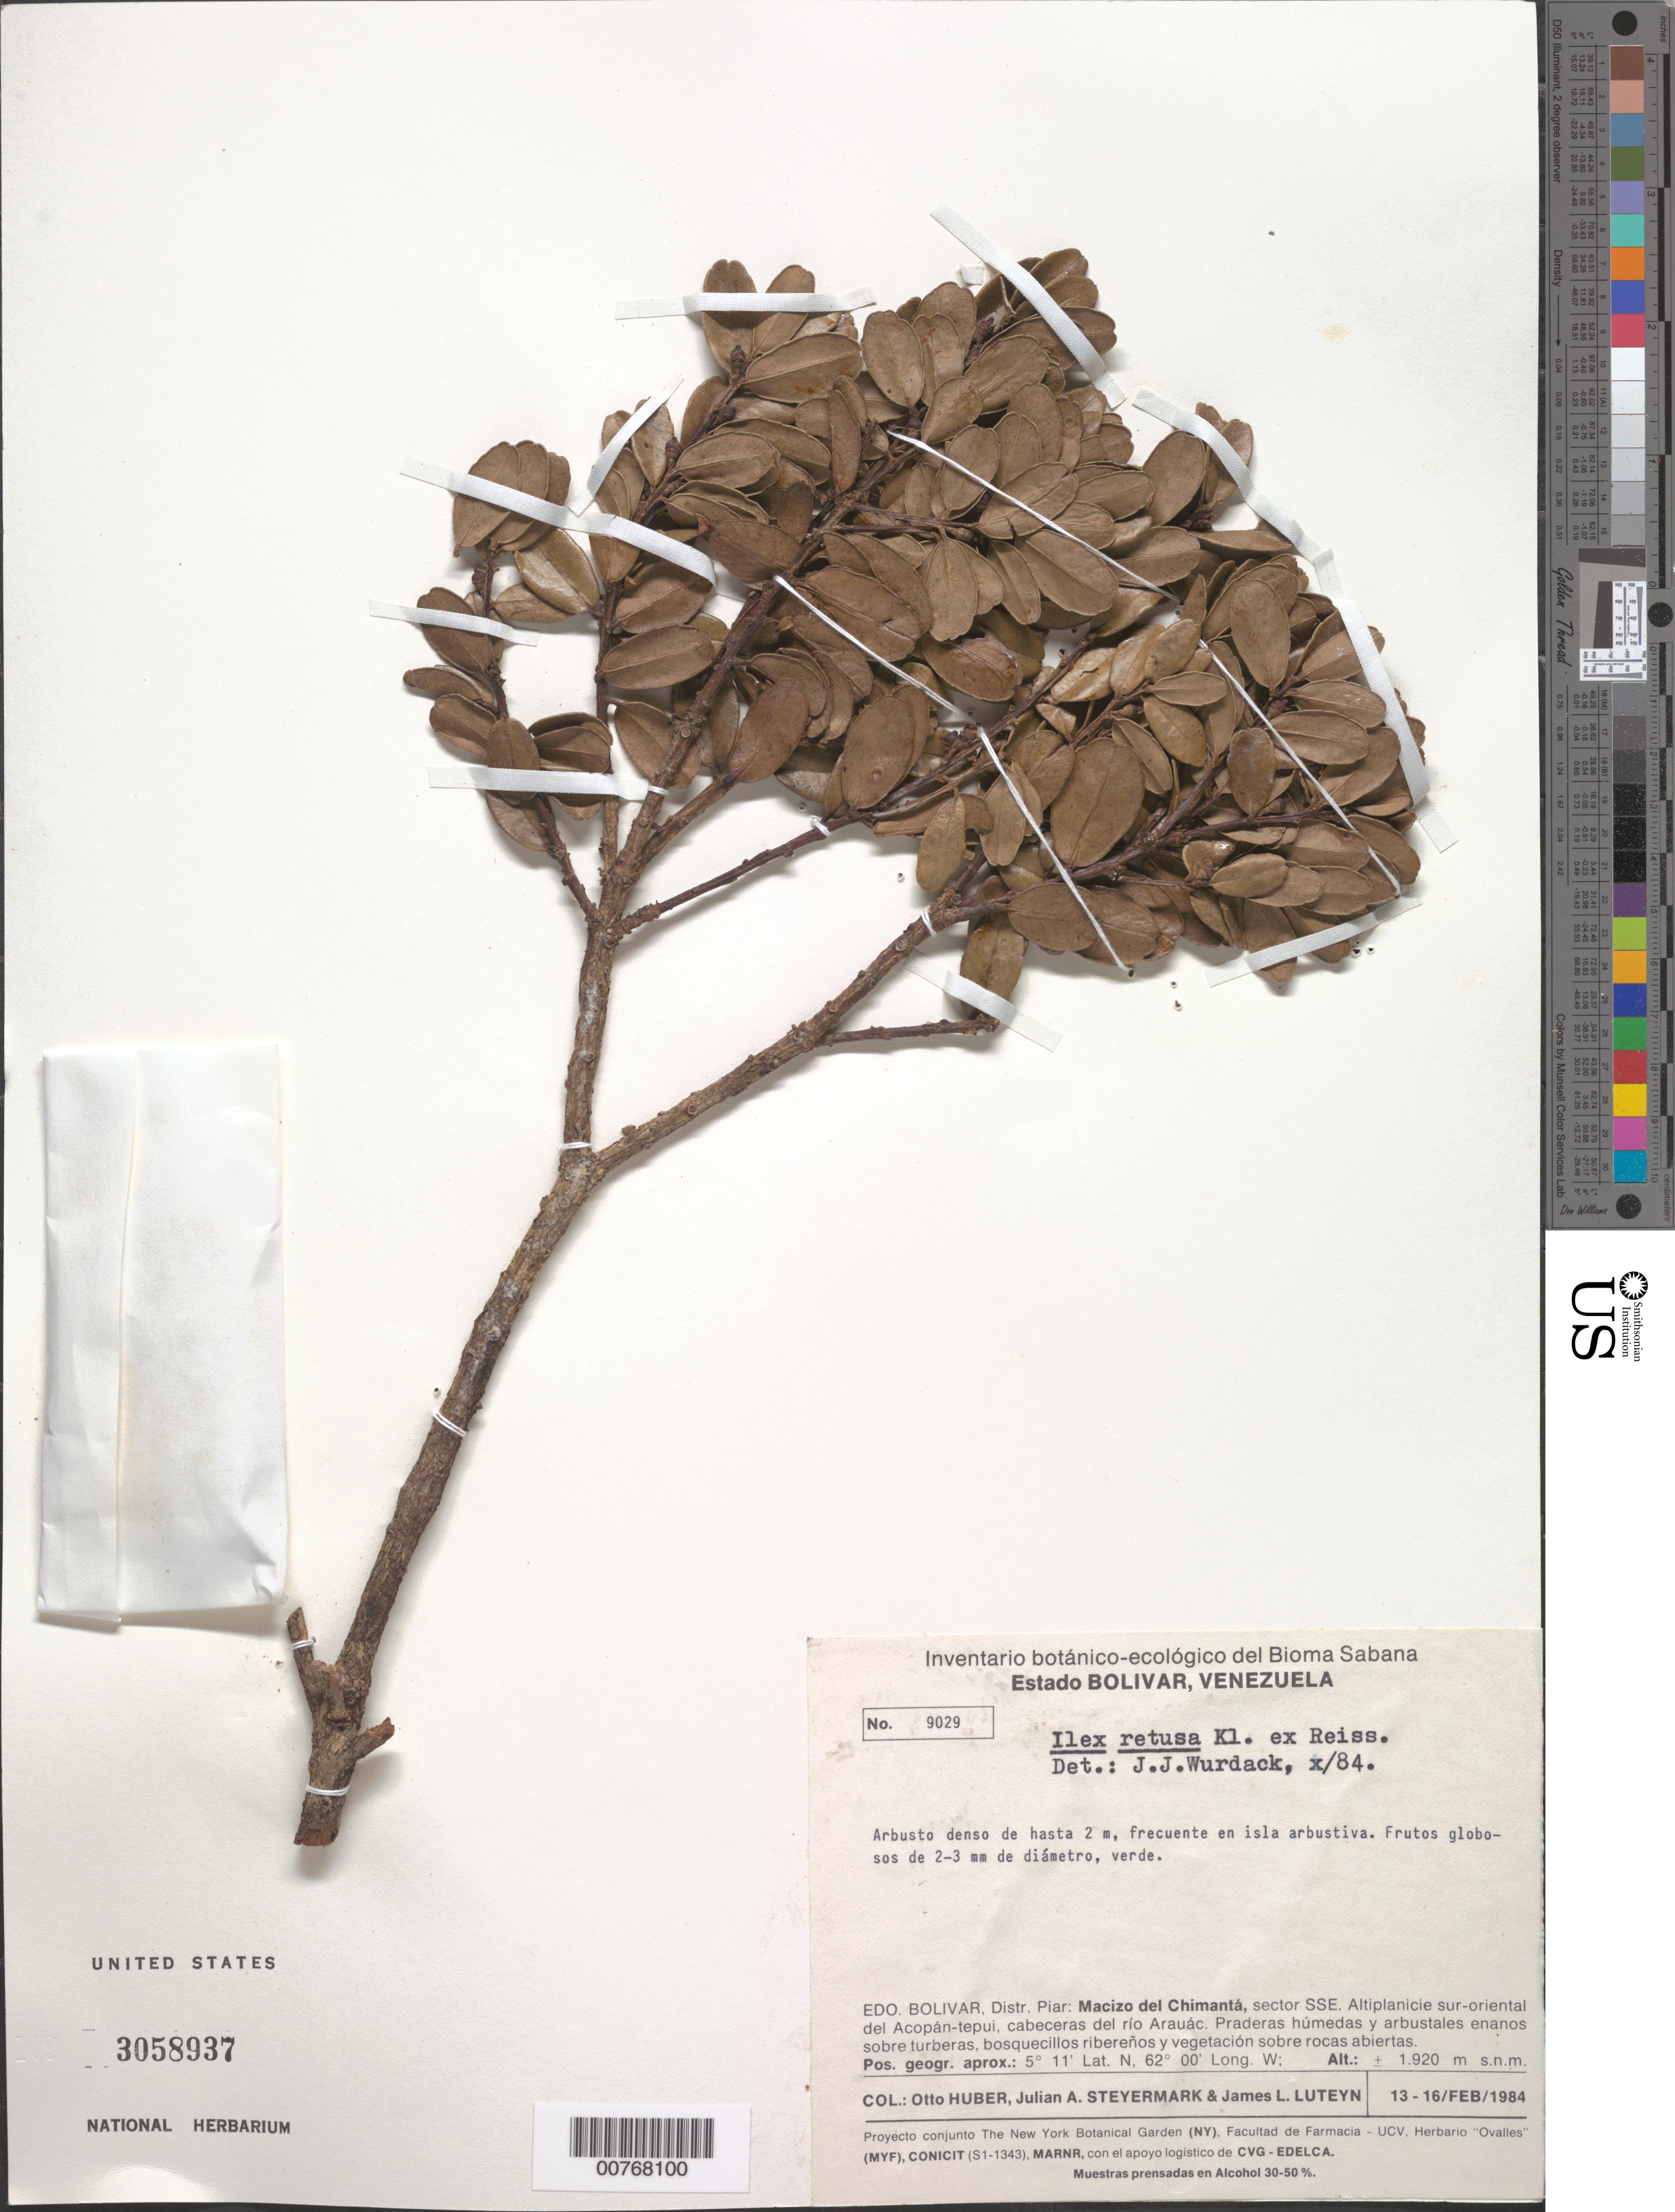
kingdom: Plantae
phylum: Tracheophyta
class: Magnoliopsida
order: Aquifoliales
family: Aquifoliaceae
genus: Ilex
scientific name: Ilex retusa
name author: Klotzsch ex Reissek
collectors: O. Huber, J. Steyermark & J. L. Luteyn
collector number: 9029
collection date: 1984-02-13/1984-02-16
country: Venezuela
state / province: Bolivar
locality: Distr. Piar: Macizo del Chimantá, sector SSE. Altiplanicie sur-oriental del Acopán-tepui, cabeceras del río Arauác.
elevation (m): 1920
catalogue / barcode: US 3058937